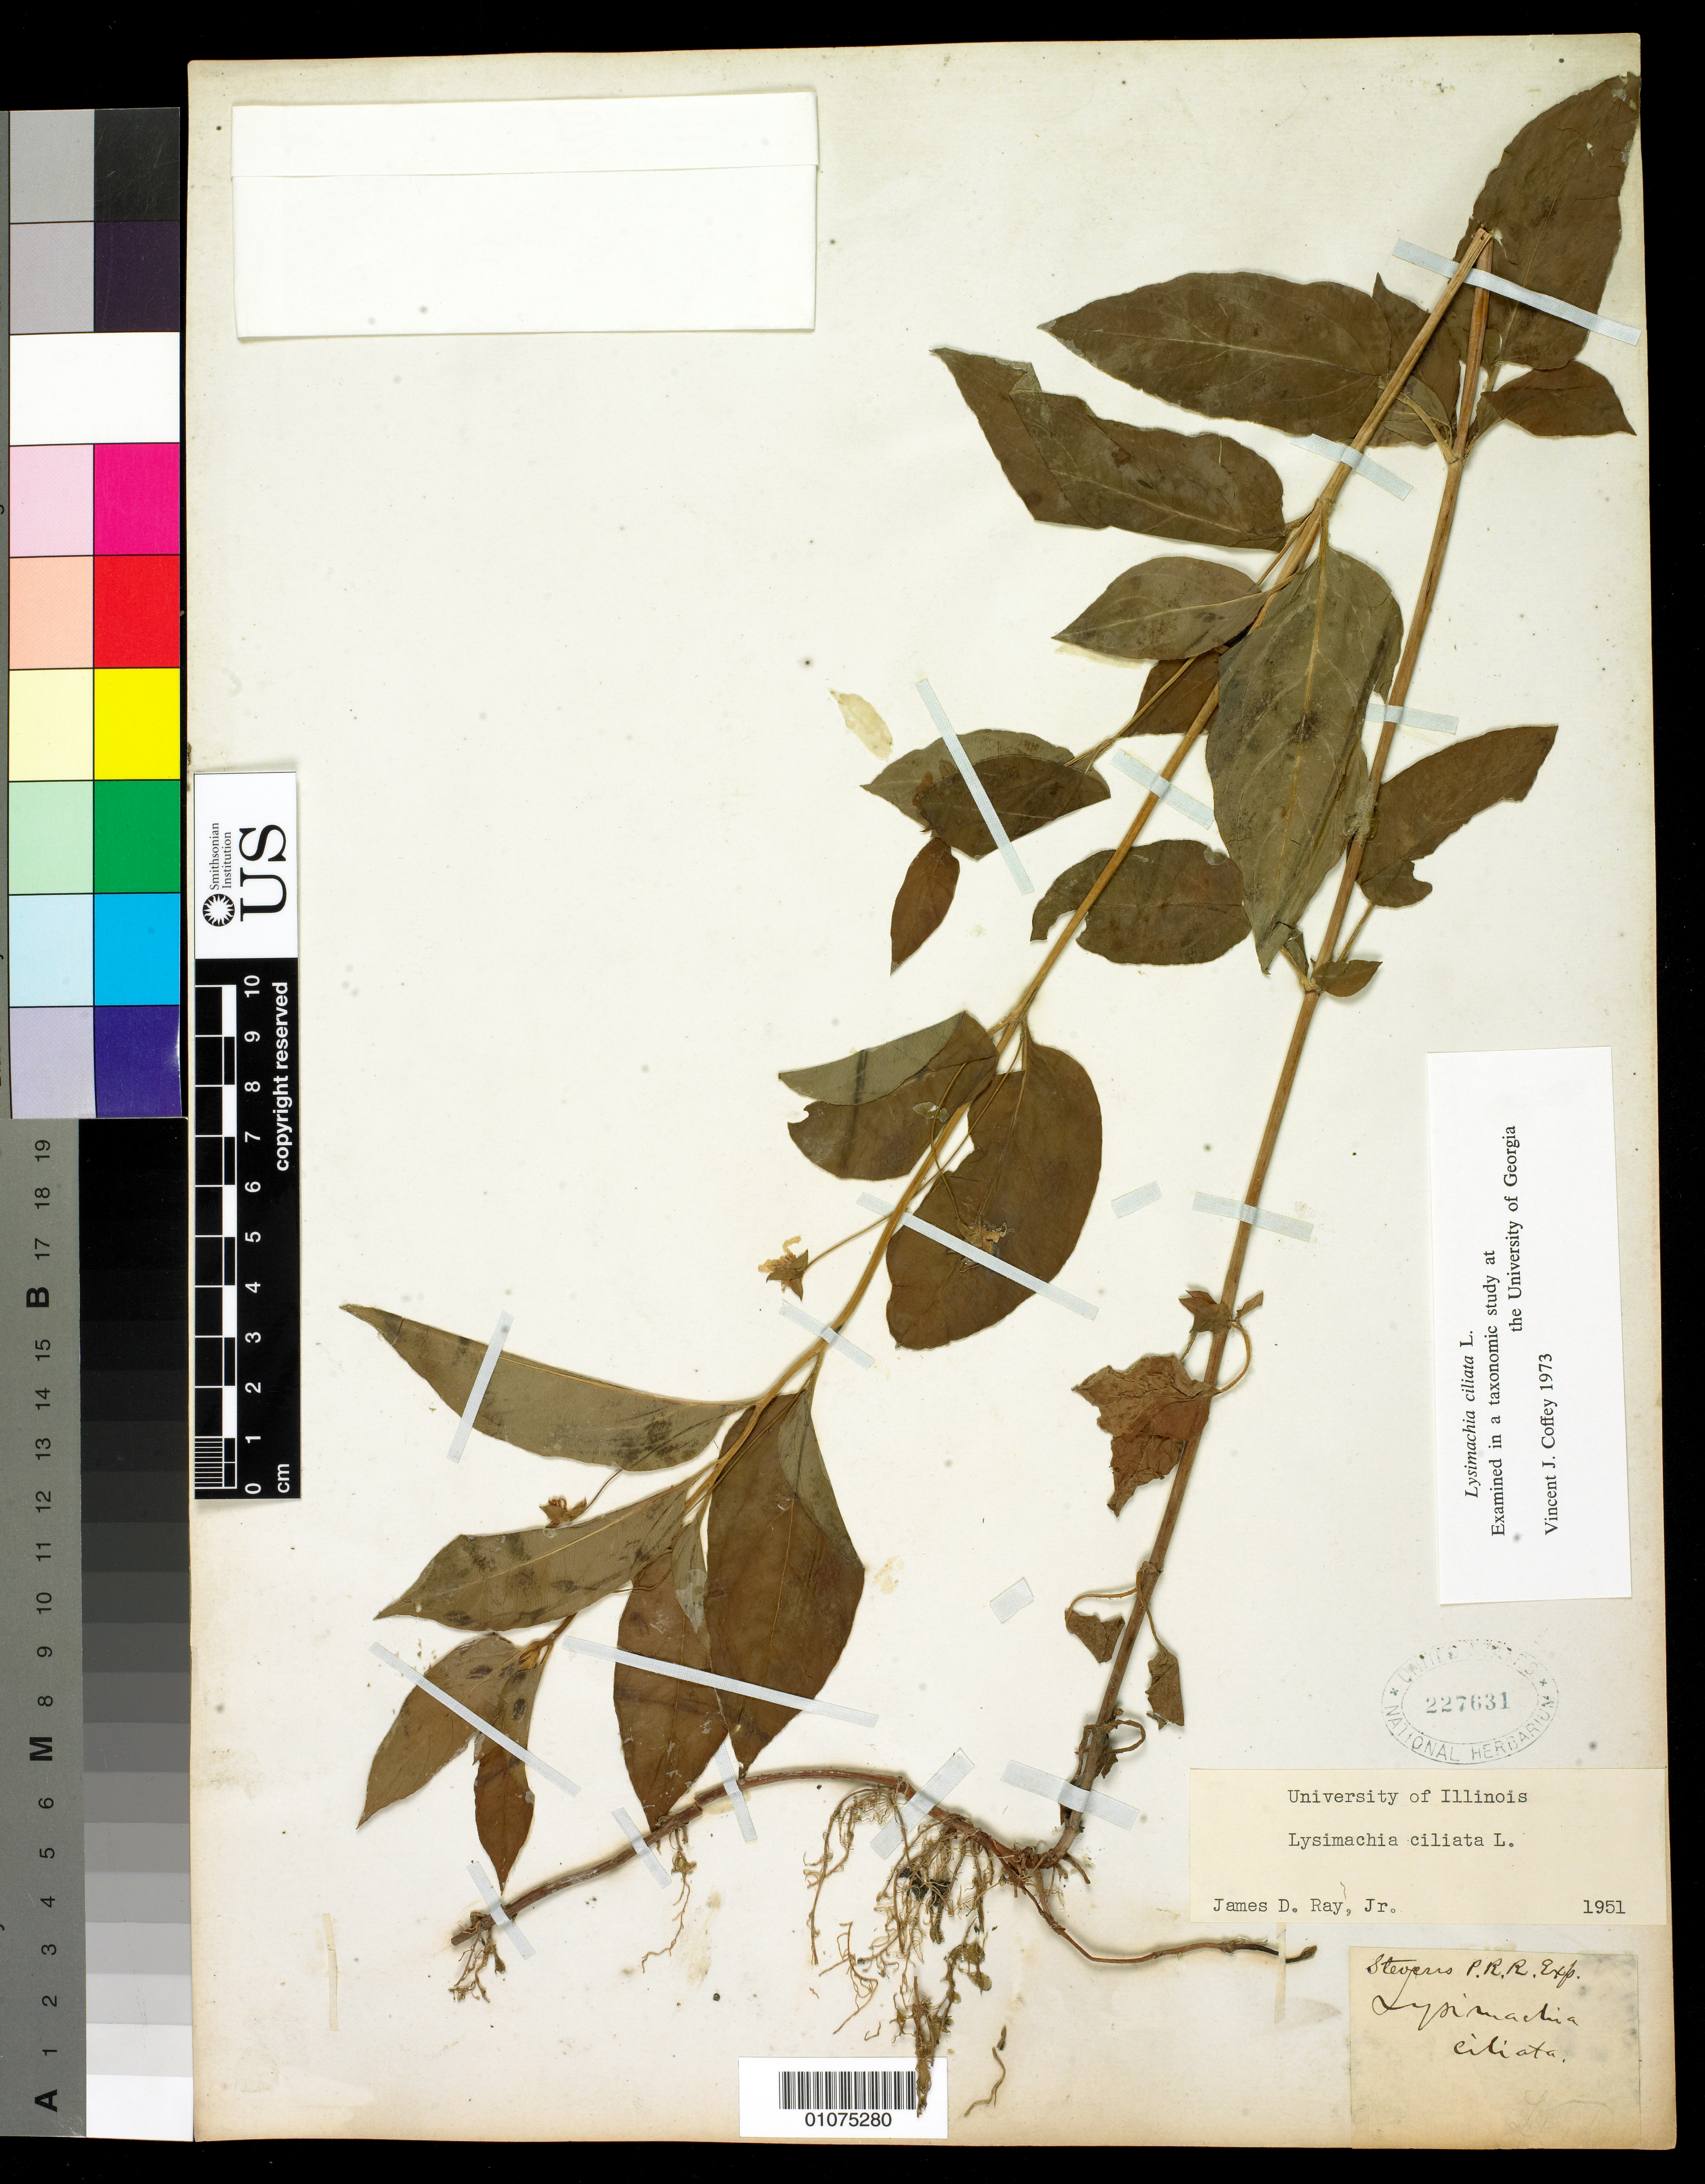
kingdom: Plantae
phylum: Tracheophyta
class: Magnoliopsida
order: Ericales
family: Primulaceae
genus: Lysimachia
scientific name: Lysimachia ciliata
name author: L.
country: United States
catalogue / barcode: US 227631